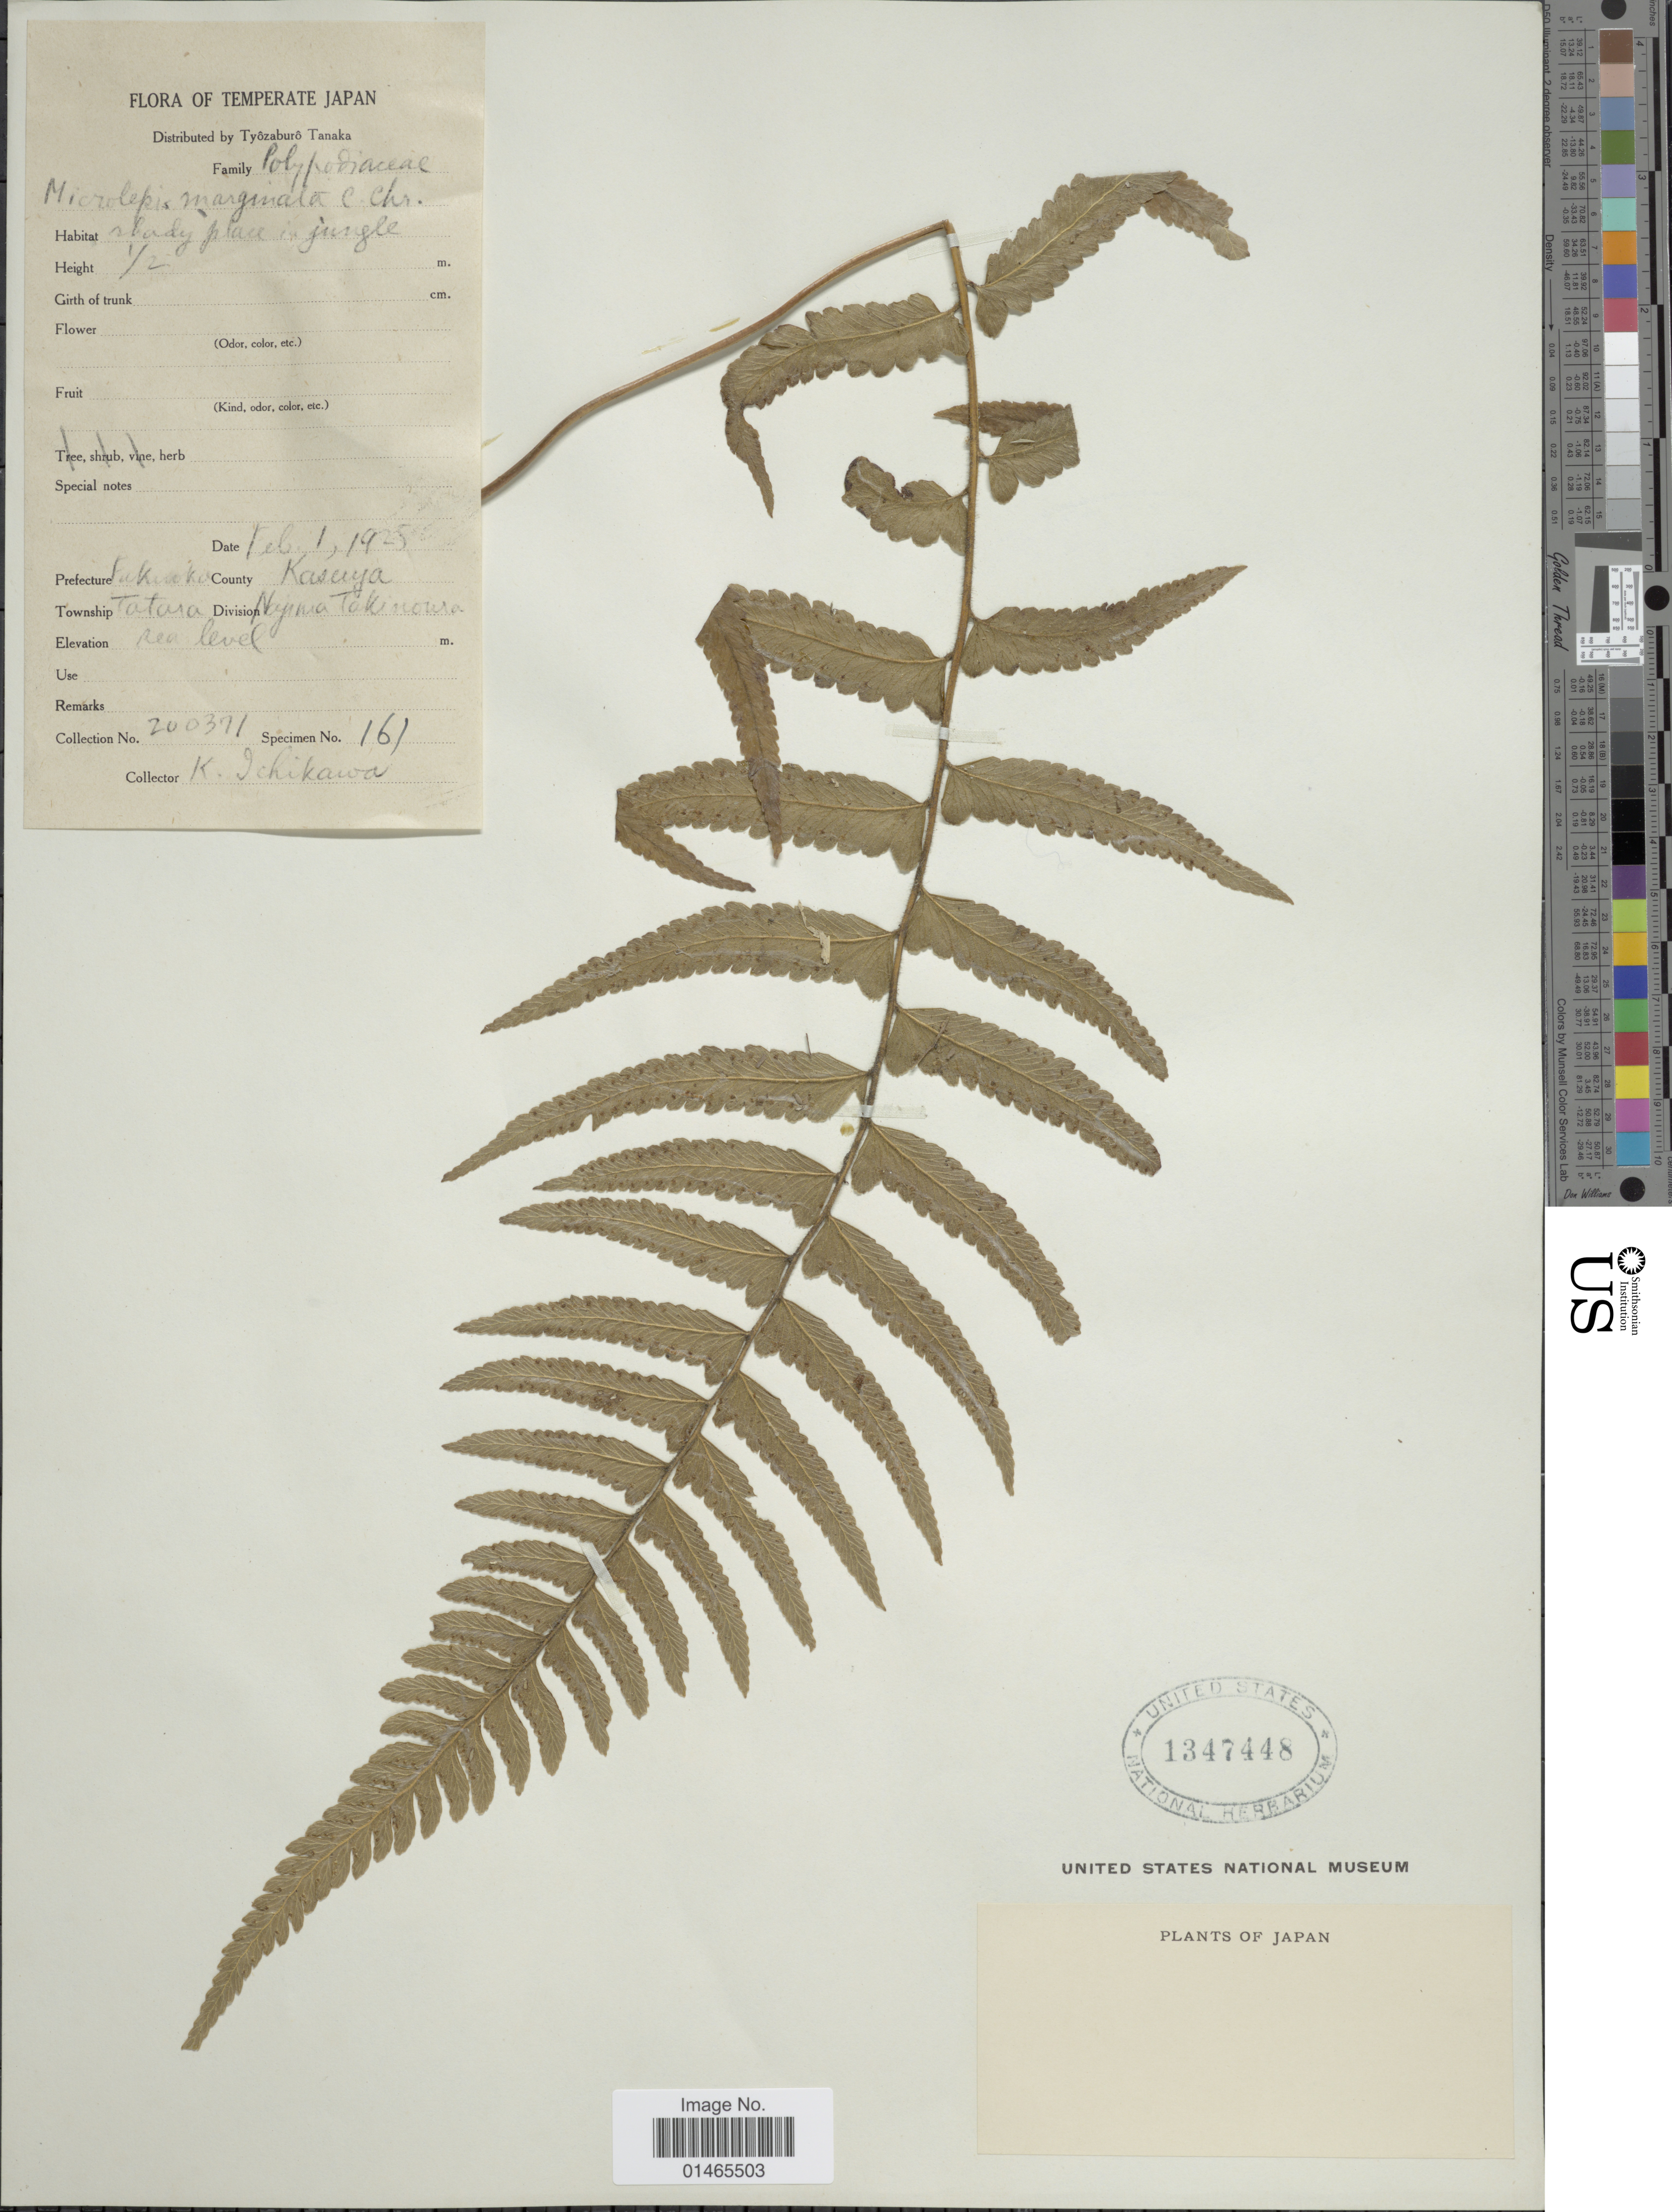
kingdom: Plantae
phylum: Tracheophyta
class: Polypodiopsida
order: Polypodiales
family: Dennstaedtiaceae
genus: Microlepia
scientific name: Microlepia marginata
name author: (Houtt.) C. Chr.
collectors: K. Ichikawa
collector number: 200371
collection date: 1925-02-01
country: Japan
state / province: Hukuoka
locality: Fukuoka, Tatara, Kasuya, Najima Takinoura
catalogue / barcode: US 1347448